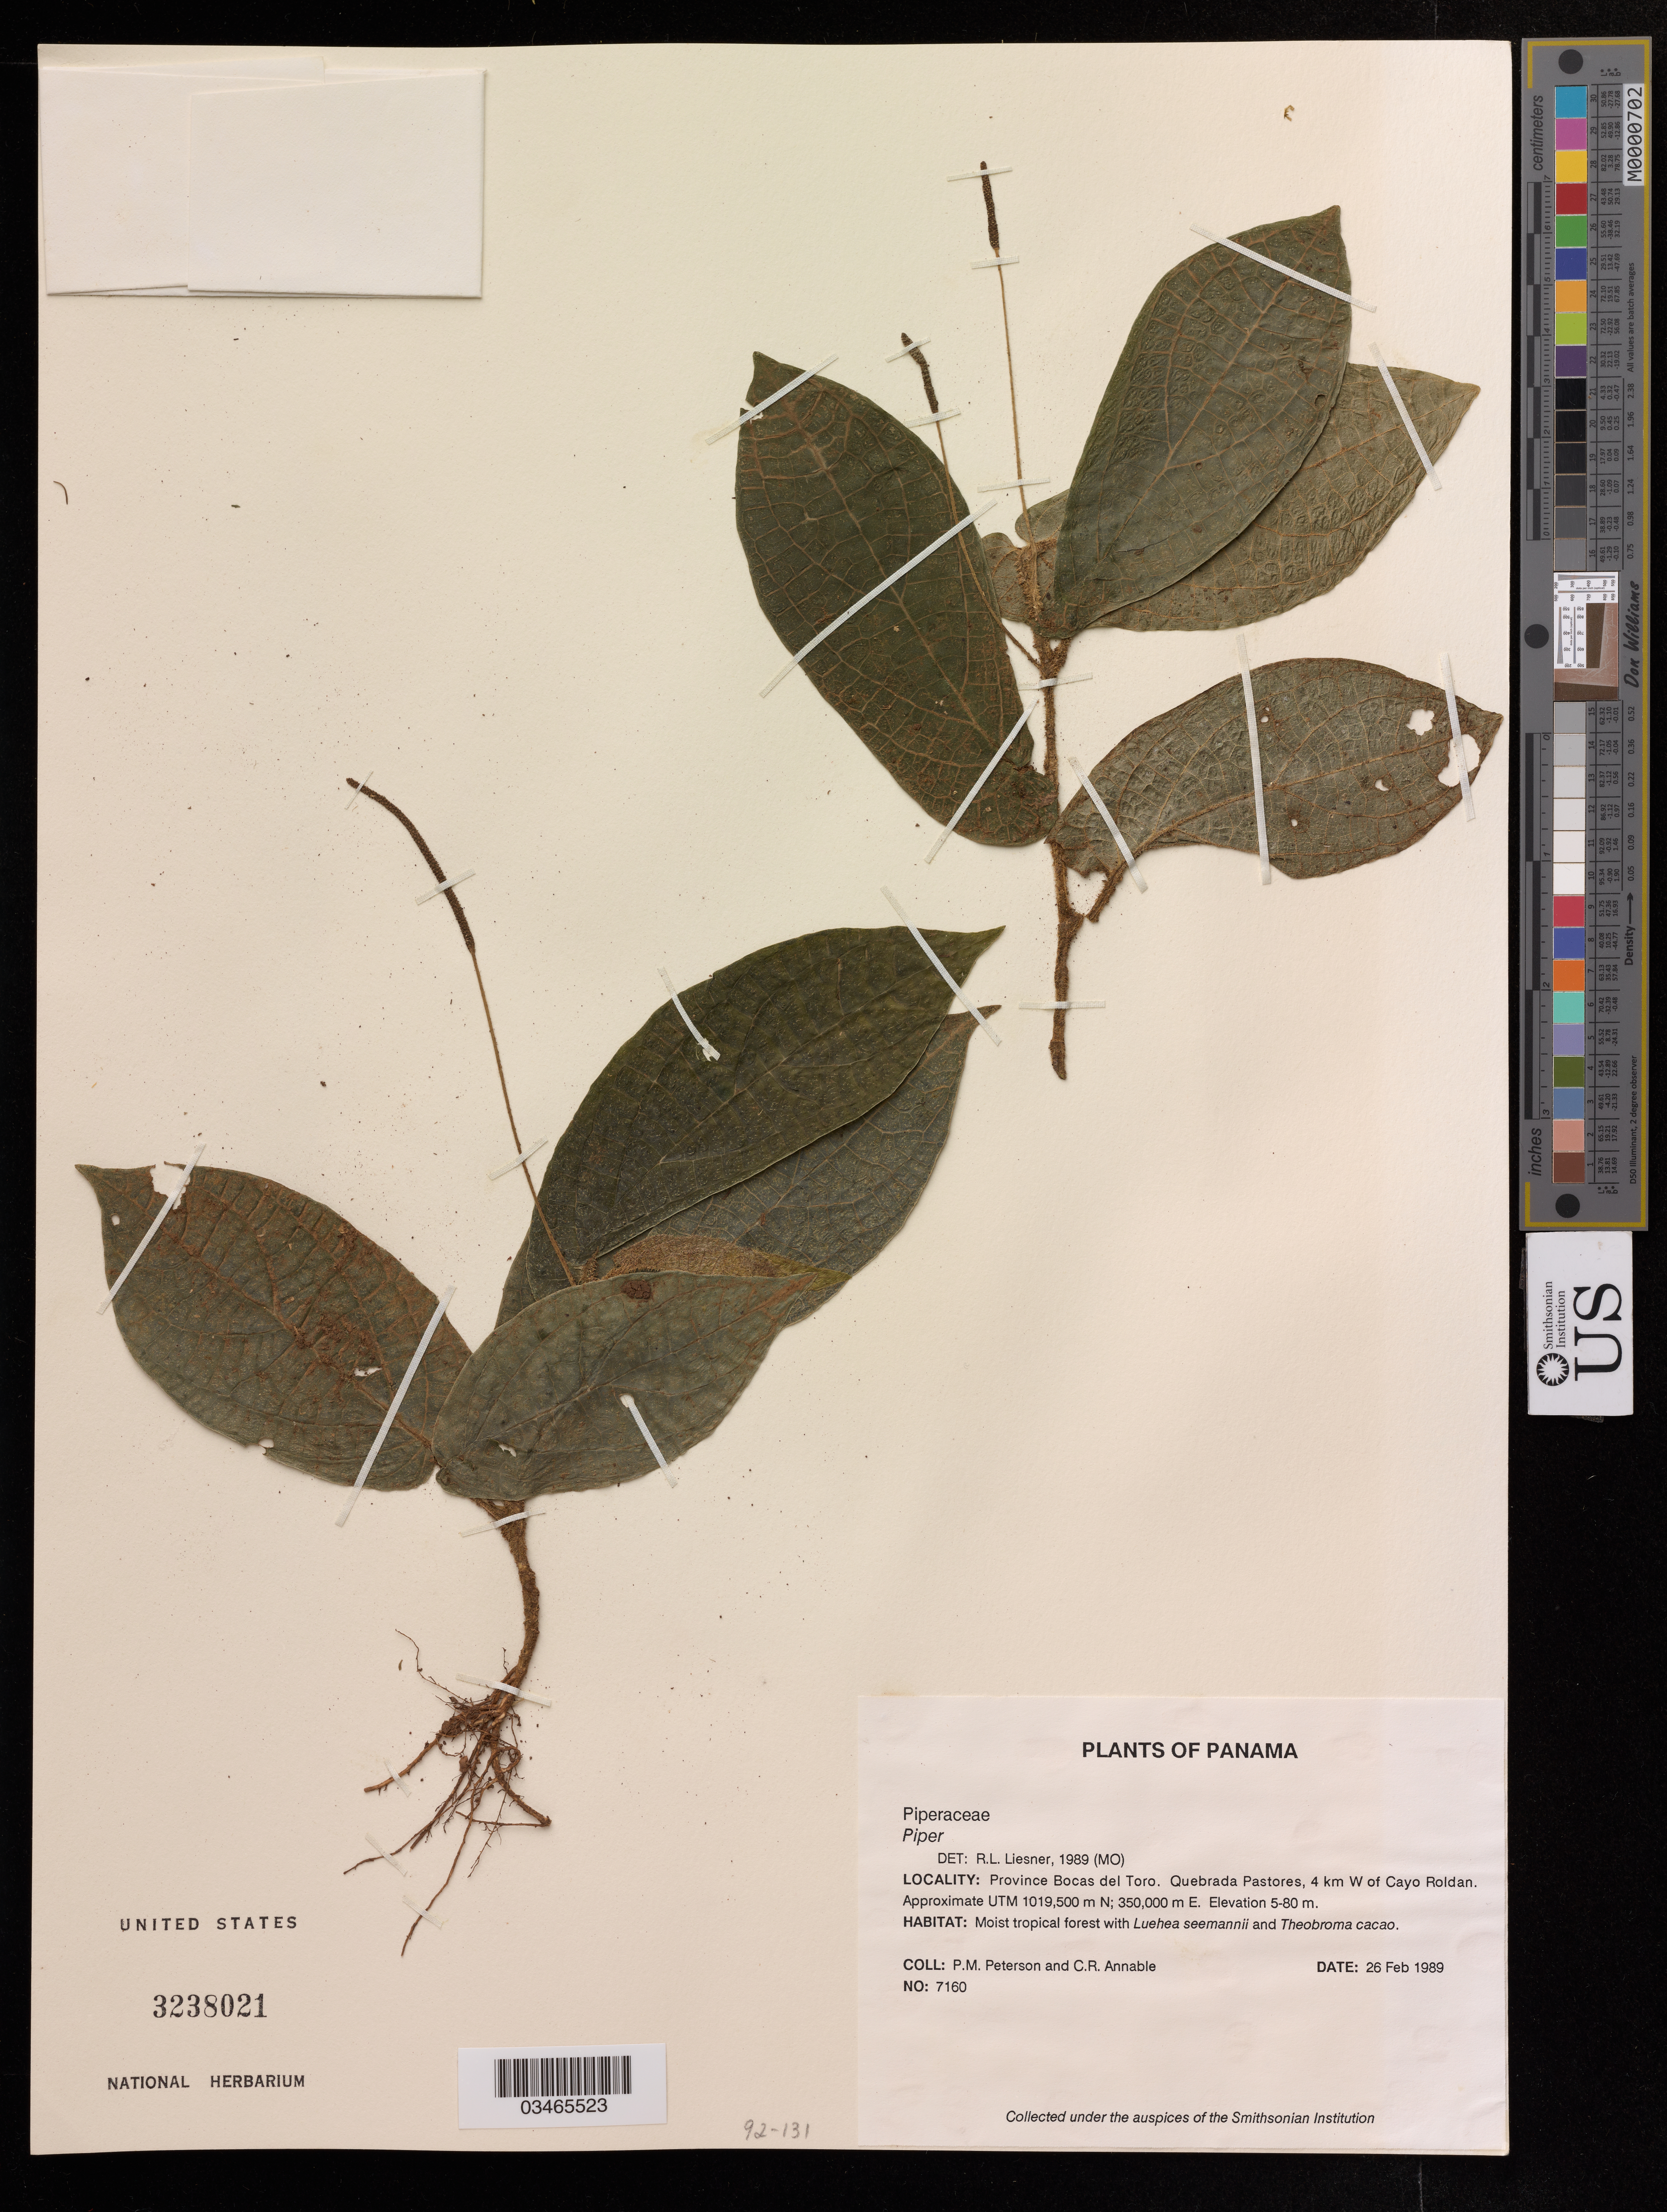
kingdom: Plantae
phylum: Tracheophyta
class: Magnoliopsida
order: Piperales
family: Piperaceae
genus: Piper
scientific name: Piper sp.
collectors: P. M. Peterson & C. R. Annable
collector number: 7160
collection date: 1989-02-26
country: Panama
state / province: Bocas del Toro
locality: Quebrada Pastores, 4 km W of Cayo Roldan.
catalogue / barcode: US 3238021